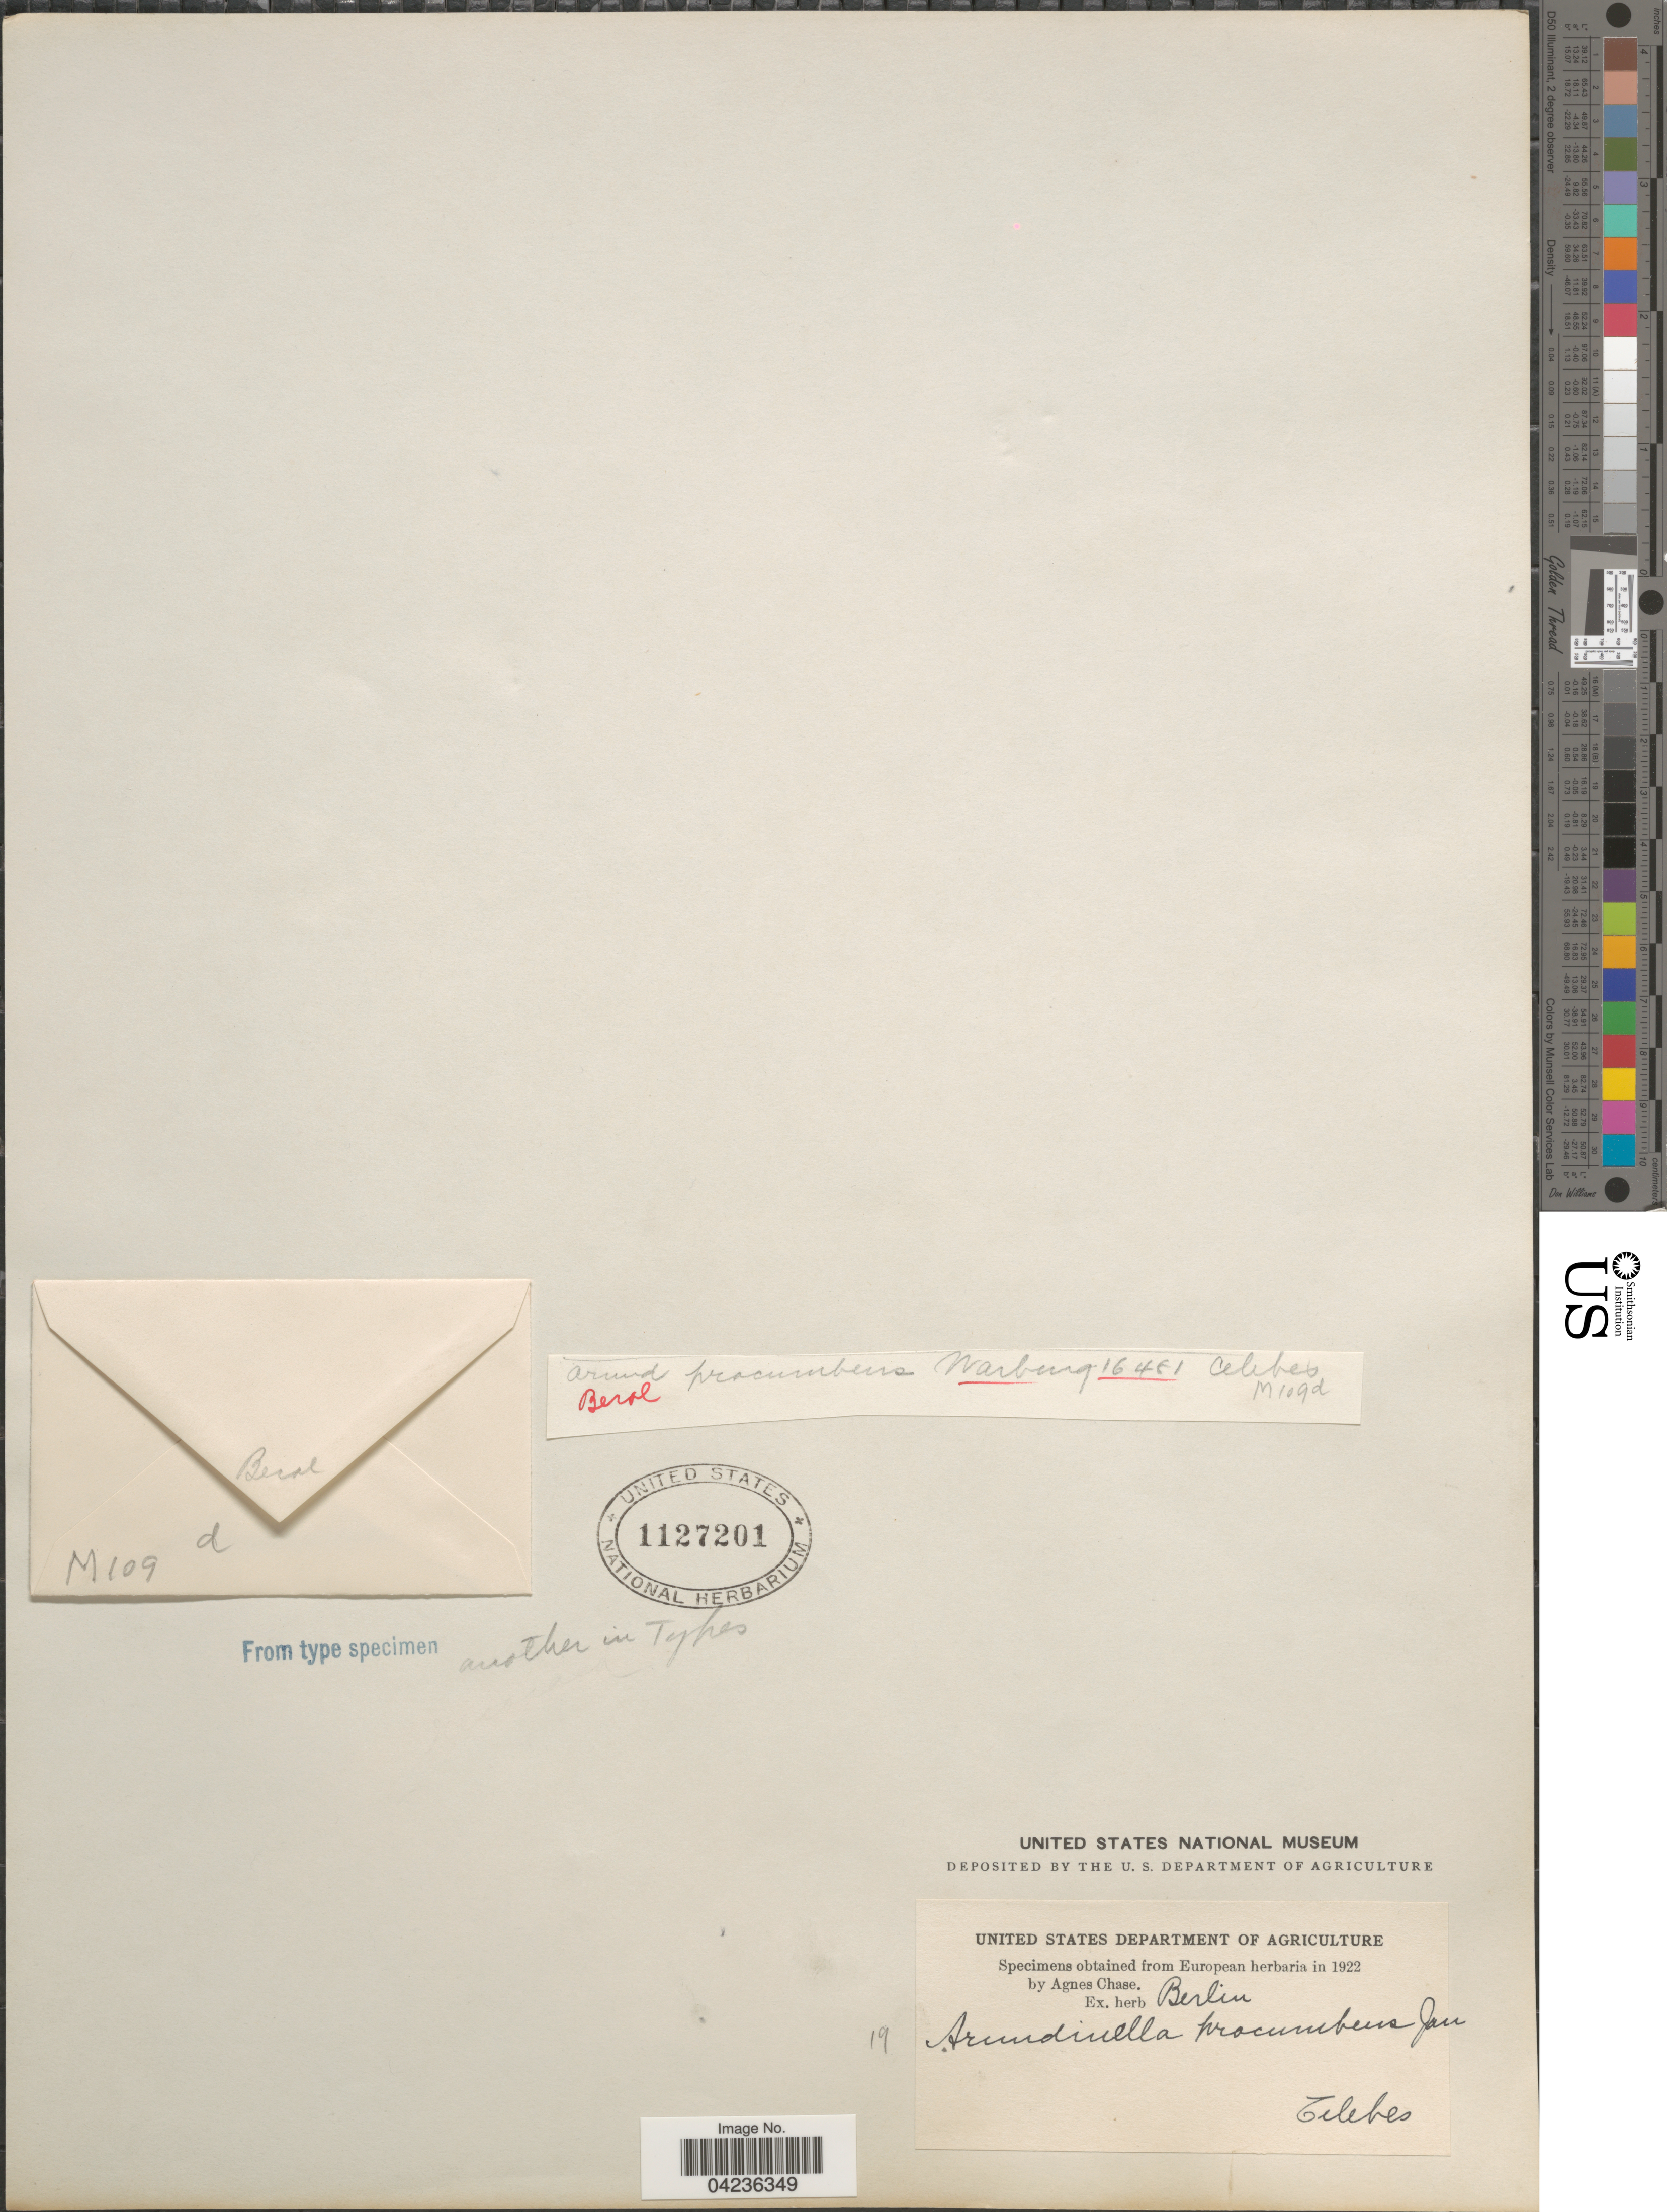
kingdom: Plantae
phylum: Tracheophyta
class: Liliopsida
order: Poales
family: Poaceae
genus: Arundinella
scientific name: Arundinella goeringii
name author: Steud.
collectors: Warburg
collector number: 16481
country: Indonesia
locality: Berol. Celebes.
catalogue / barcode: US 1127201